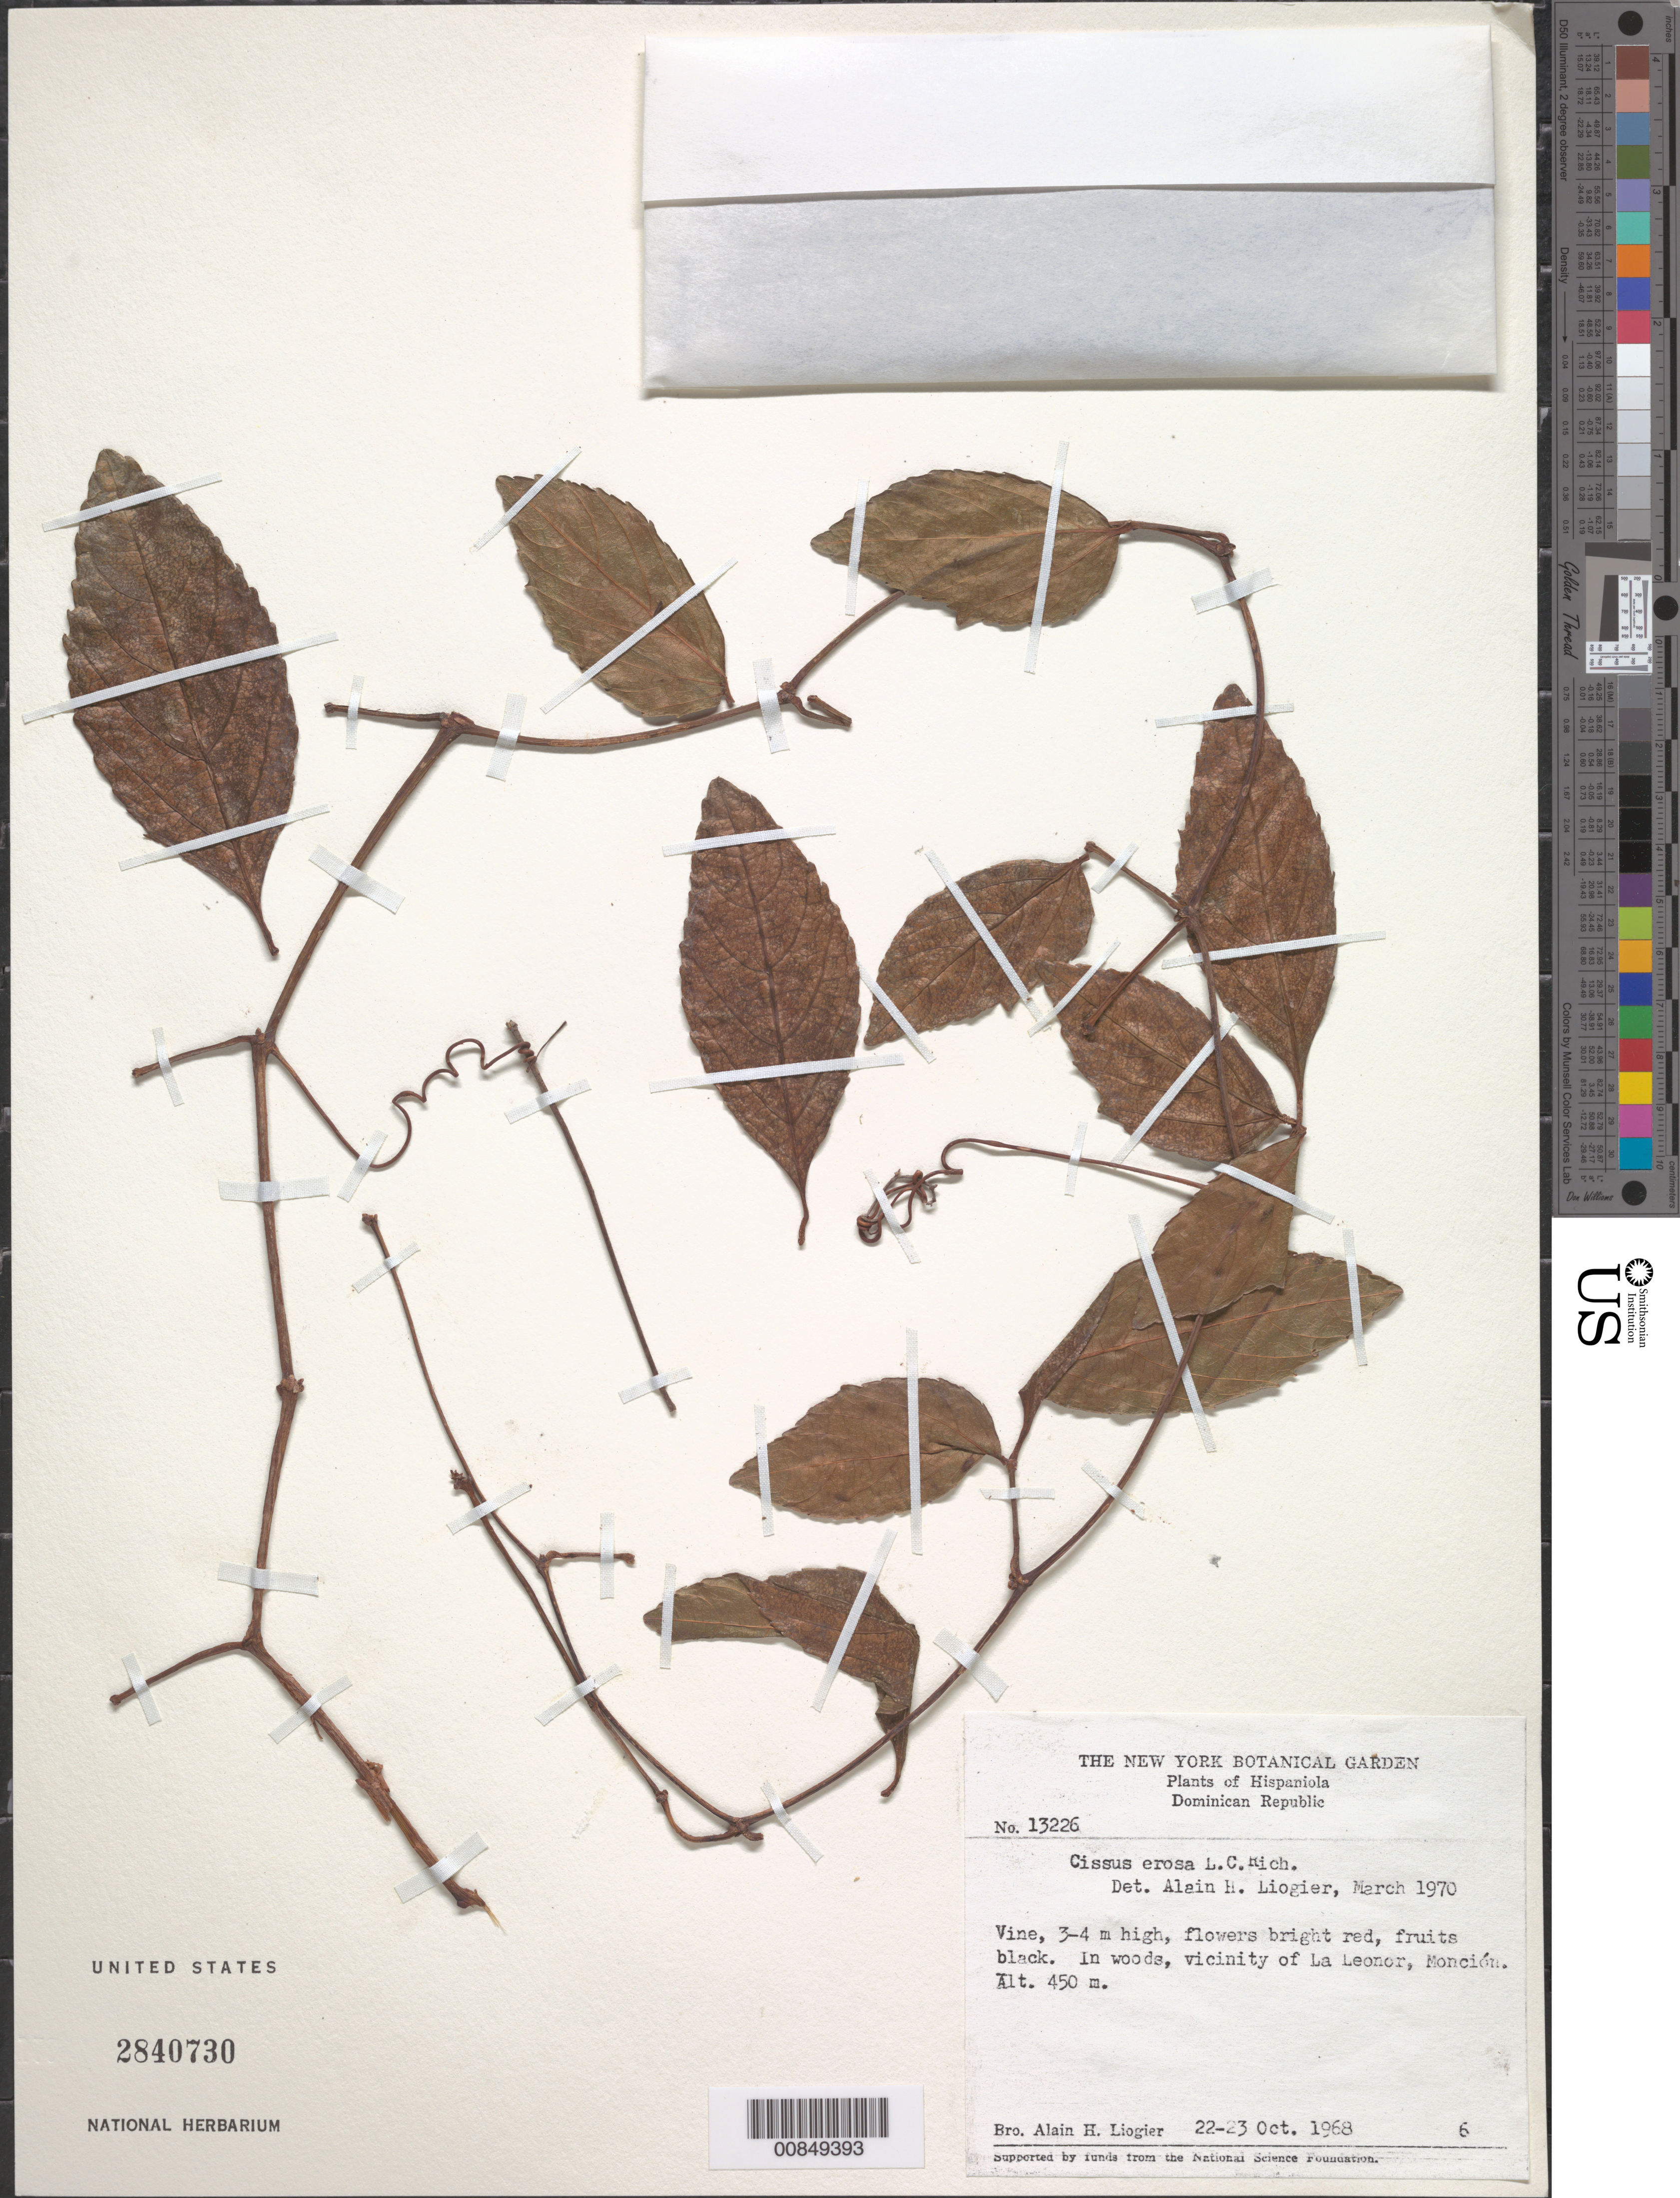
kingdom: Plantae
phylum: Tracheophyta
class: Magnoliopsida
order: Vitales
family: Vitaceae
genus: Cissus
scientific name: Cissus erosa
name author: Rich.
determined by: Liogier, Alain H.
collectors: A. H. Liogier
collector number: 13226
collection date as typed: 22 Oct 1968 to 23 Oct 1968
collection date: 1968-10-22/1968-10-23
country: Dominican Republic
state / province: Monte Cristi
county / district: Monción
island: Hispaniola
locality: Vicinity of La Leonor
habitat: In woods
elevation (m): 450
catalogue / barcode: US 2840730